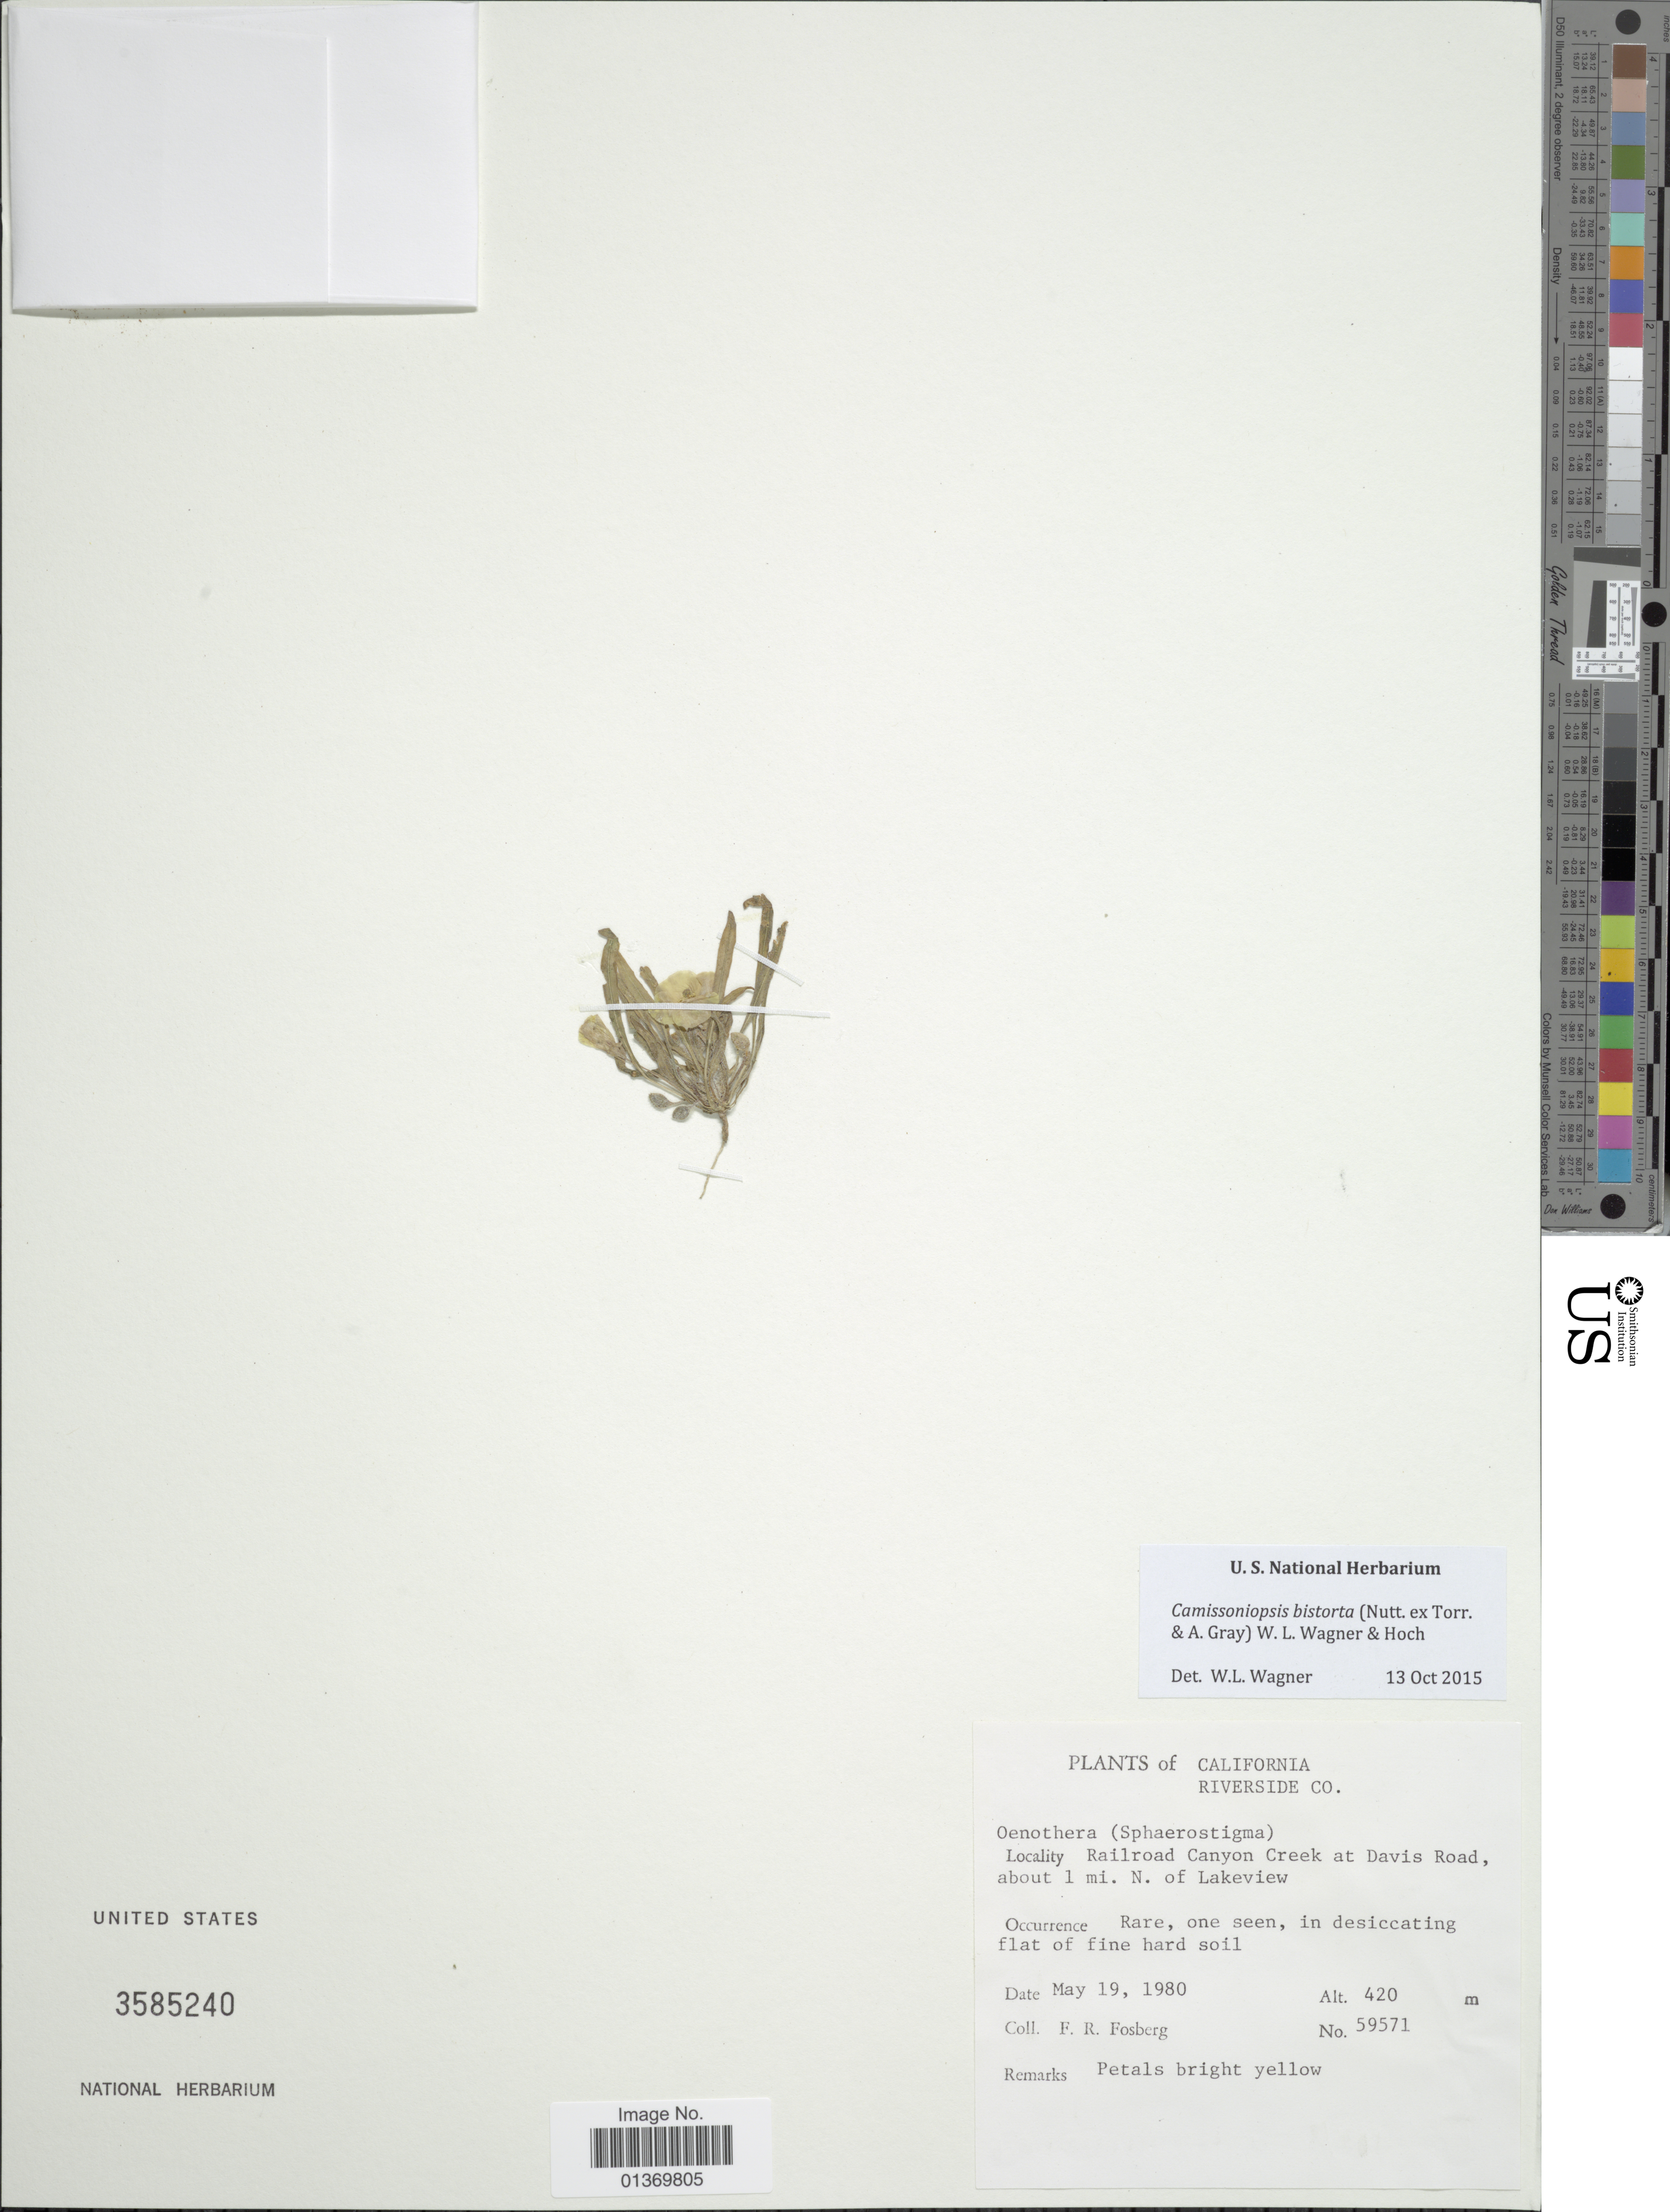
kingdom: Plantae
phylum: Tracheophyta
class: Magnoliopsida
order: Myrtales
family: Onagraceae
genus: Camissoniopsis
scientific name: Camissoniopsis bistorta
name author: (Nutt. ex Torr. & A. Gray) W.L. Wagner & Hoch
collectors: F. R. Fosberg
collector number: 59571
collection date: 1980-05-19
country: United States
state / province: California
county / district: Riverside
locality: Riverside Co., Railroad Canyon Creek at Davis Road, about 1 mi. N. of Lakeview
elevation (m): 420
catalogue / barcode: US 3585240